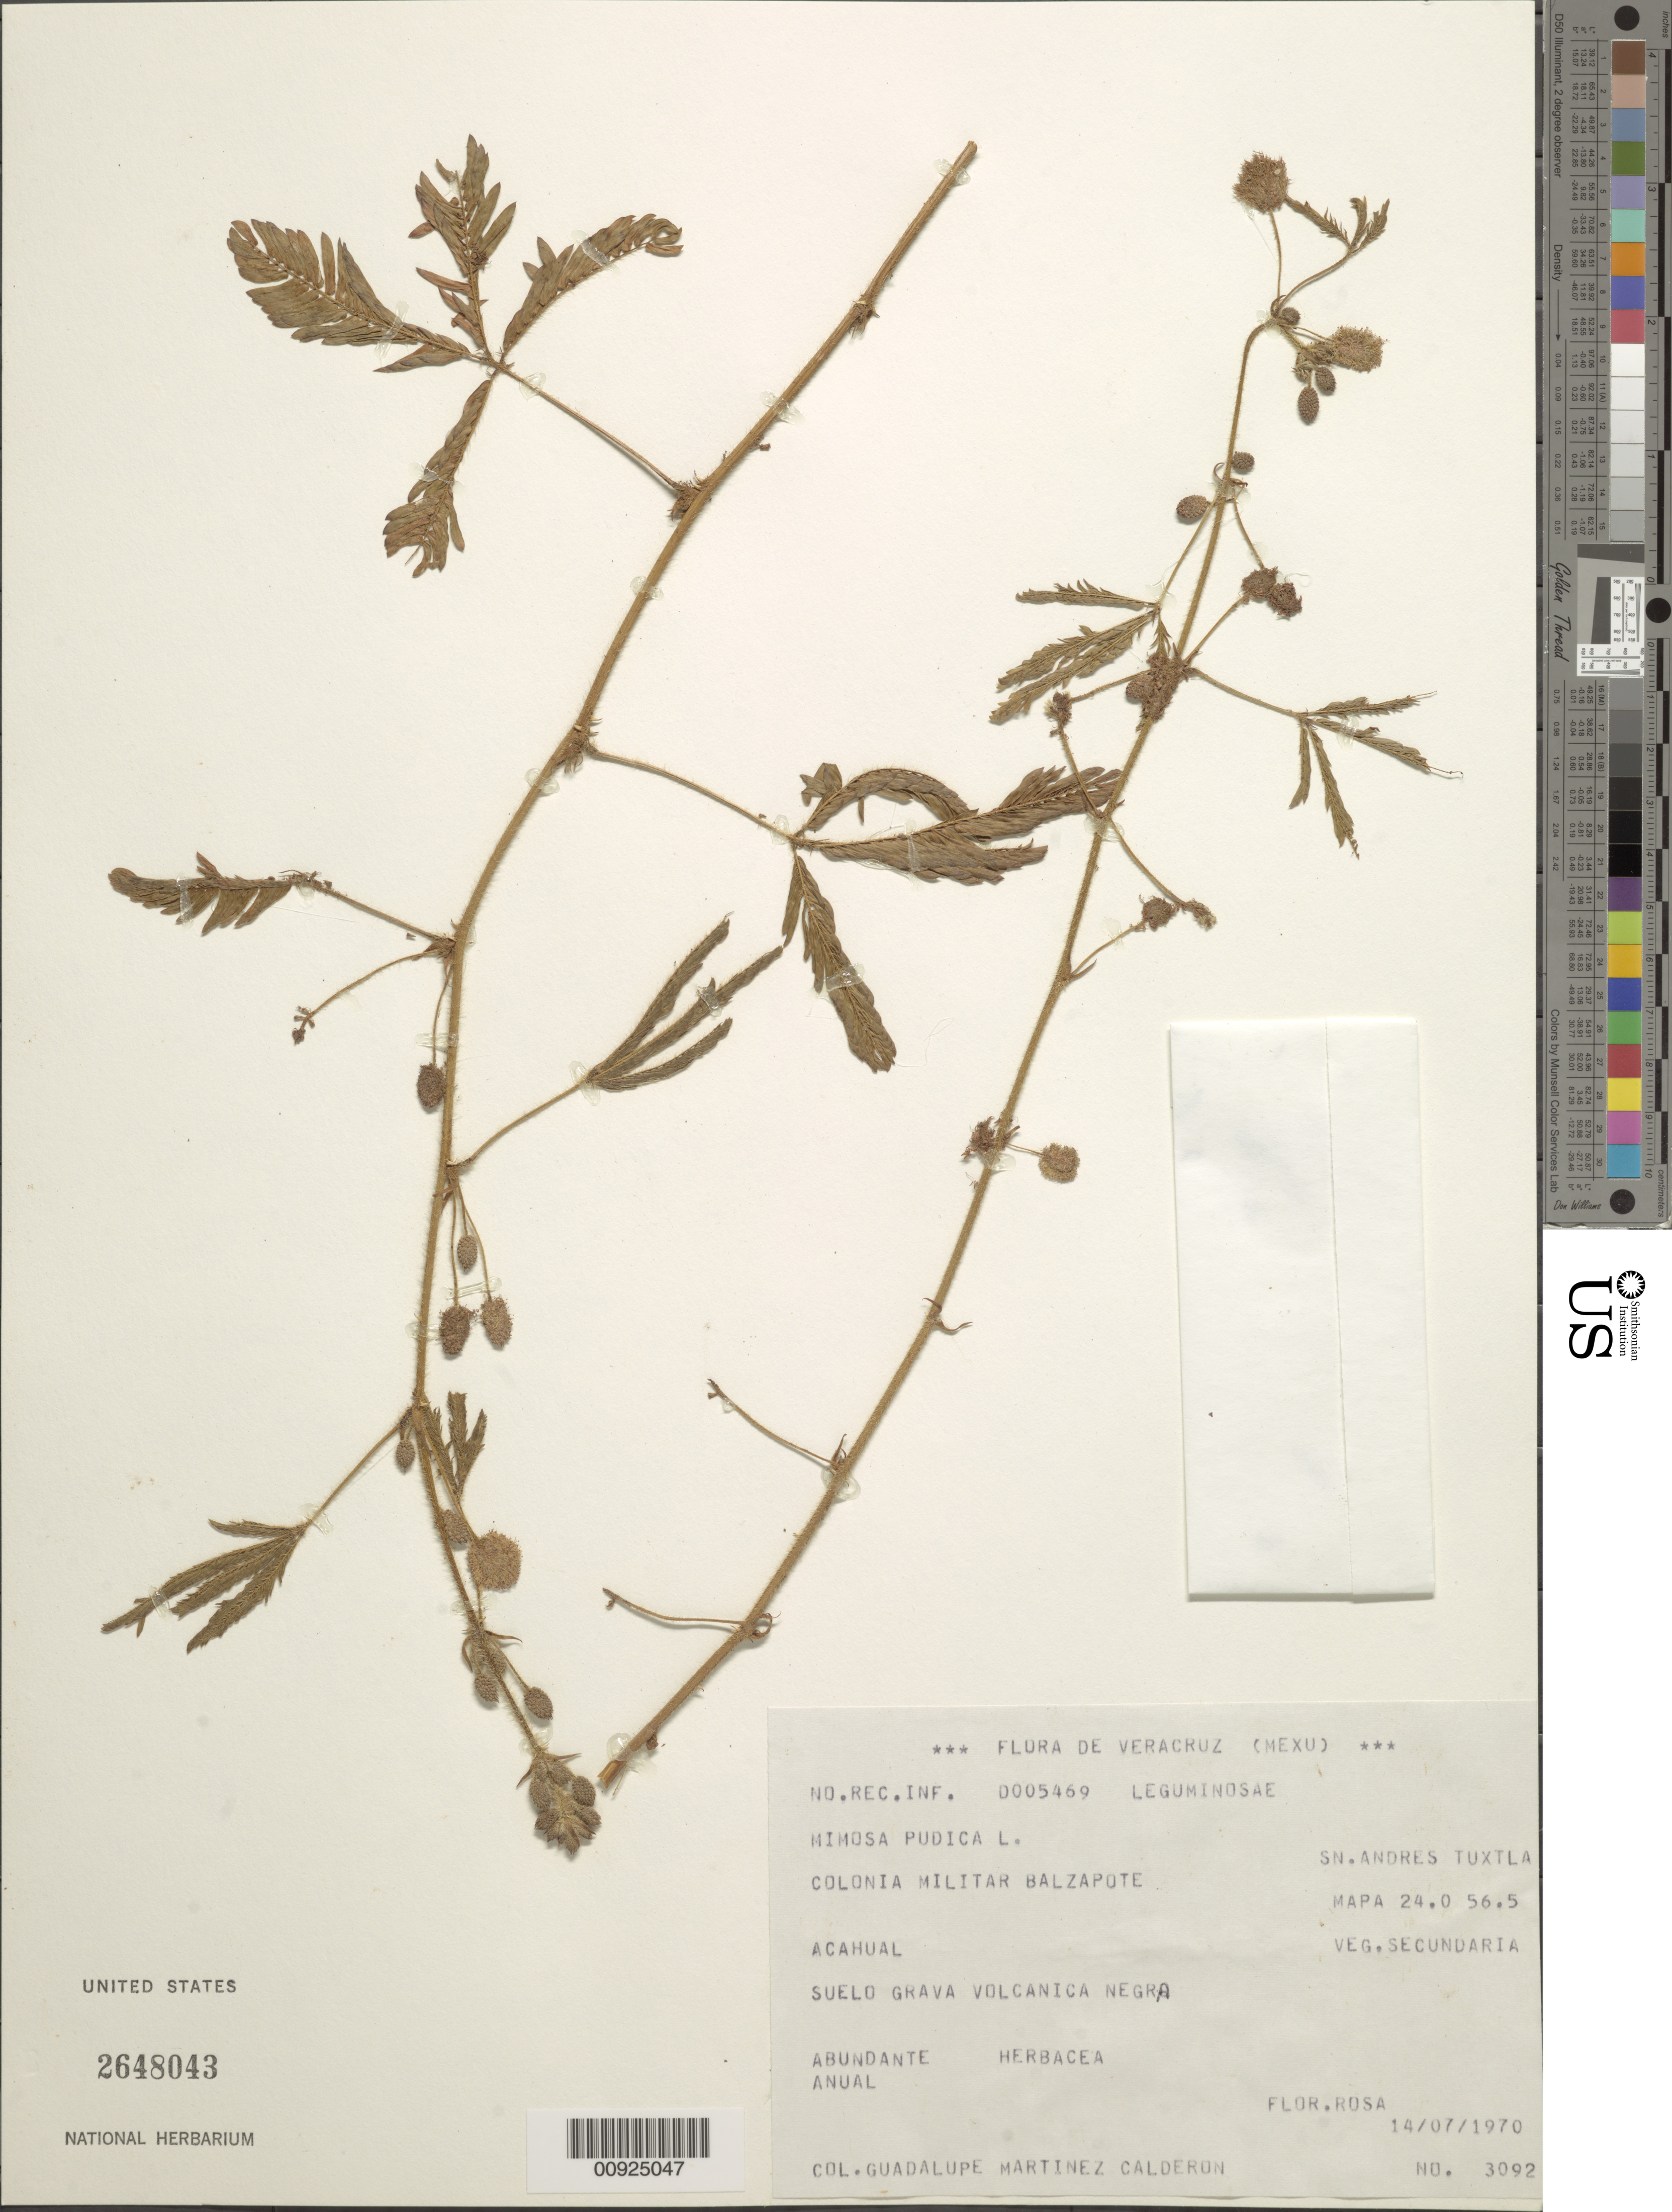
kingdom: Plantae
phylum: Tracheophyta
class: Magnoliopsida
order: Fabales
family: Fabaceae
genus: Mimosa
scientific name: Mimosa pudica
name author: L.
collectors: G. Martinez-C.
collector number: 3092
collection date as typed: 14 Jul 1970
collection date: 1970-07-14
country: Mexico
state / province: Veracruz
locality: Colonia Militar Balzapote, San Andrés Tuxtla, Veracruz. Mapa 24.0 56.5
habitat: Veg. secundaria. Acahual. Suelo grava volcánica negra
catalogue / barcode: US 2648043